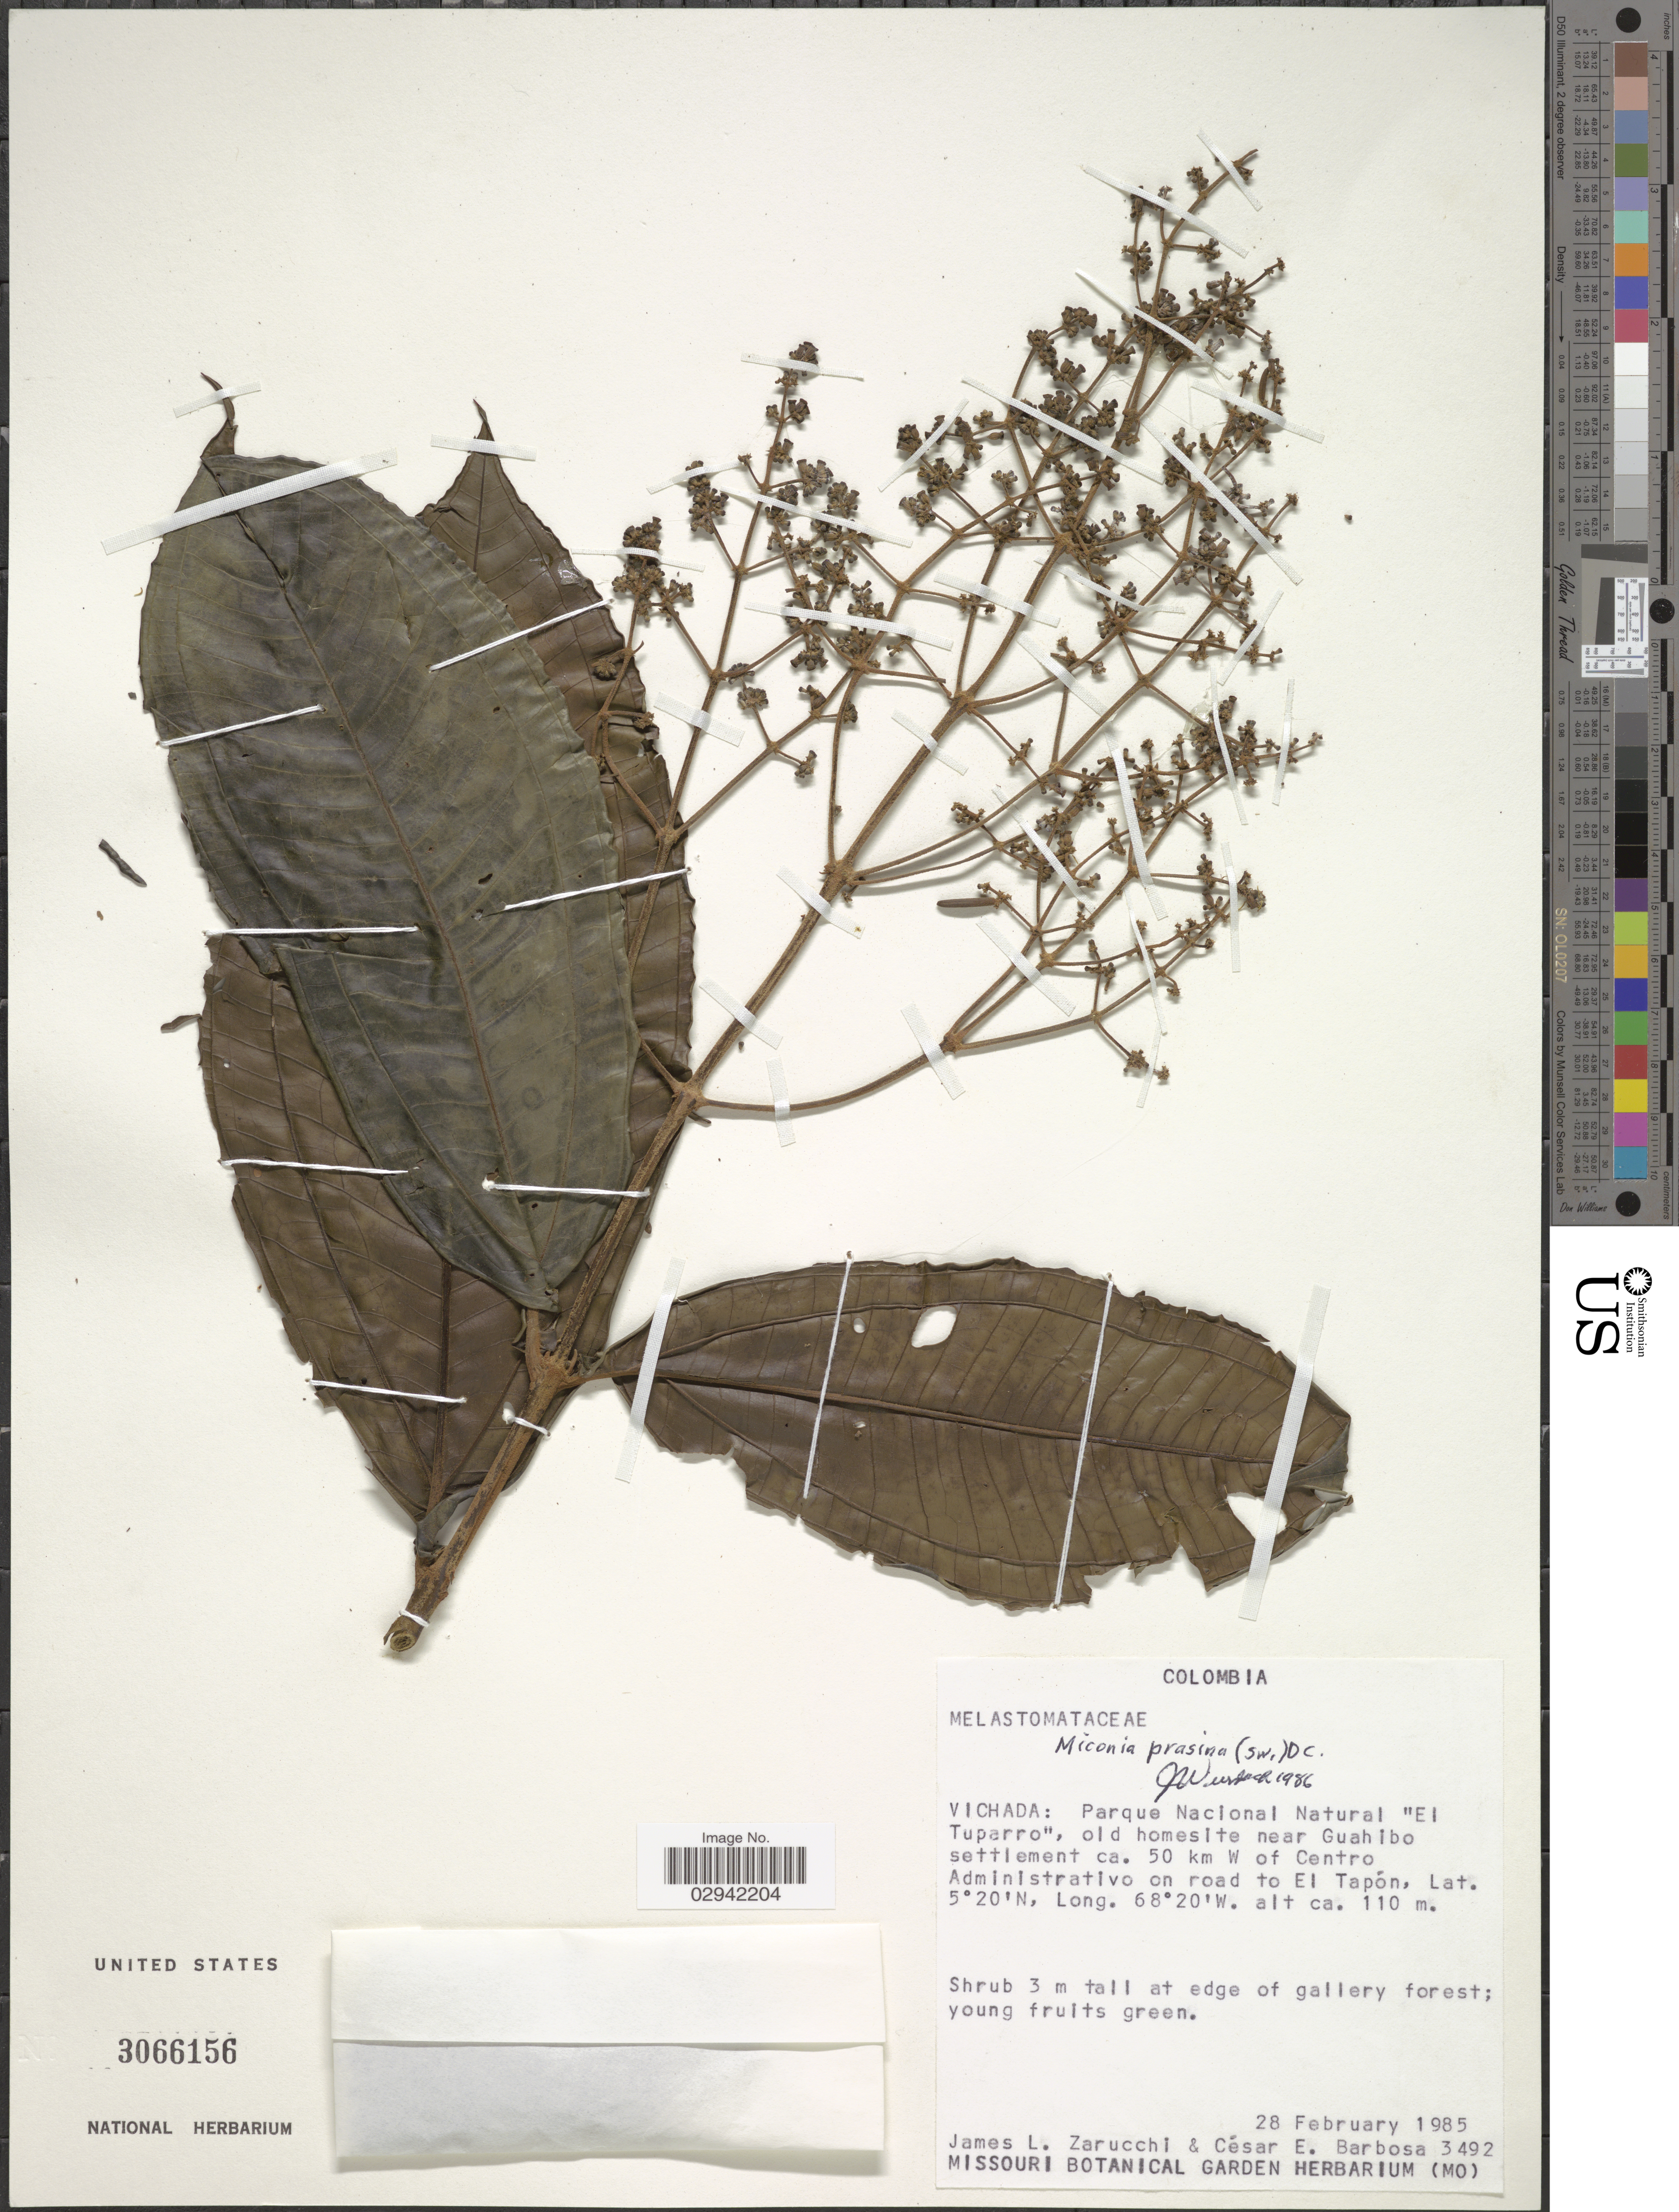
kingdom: Plantae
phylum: Tracheophyta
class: Magnoliopsida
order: Myrtales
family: Melastomataceae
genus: Miconia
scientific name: Miconia prasina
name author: (Sw.) DC.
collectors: J. L. Zarucchi & C. E. Barbosa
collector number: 3492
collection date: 1985-02-28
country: Colombia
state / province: Vichada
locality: Parque Nacional Natural "El Tuparro", old homesite near Guahibo settlement ca. 50 km W of Centro Administrativo on road to El Tapón.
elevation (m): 110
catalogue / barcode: US 3066156